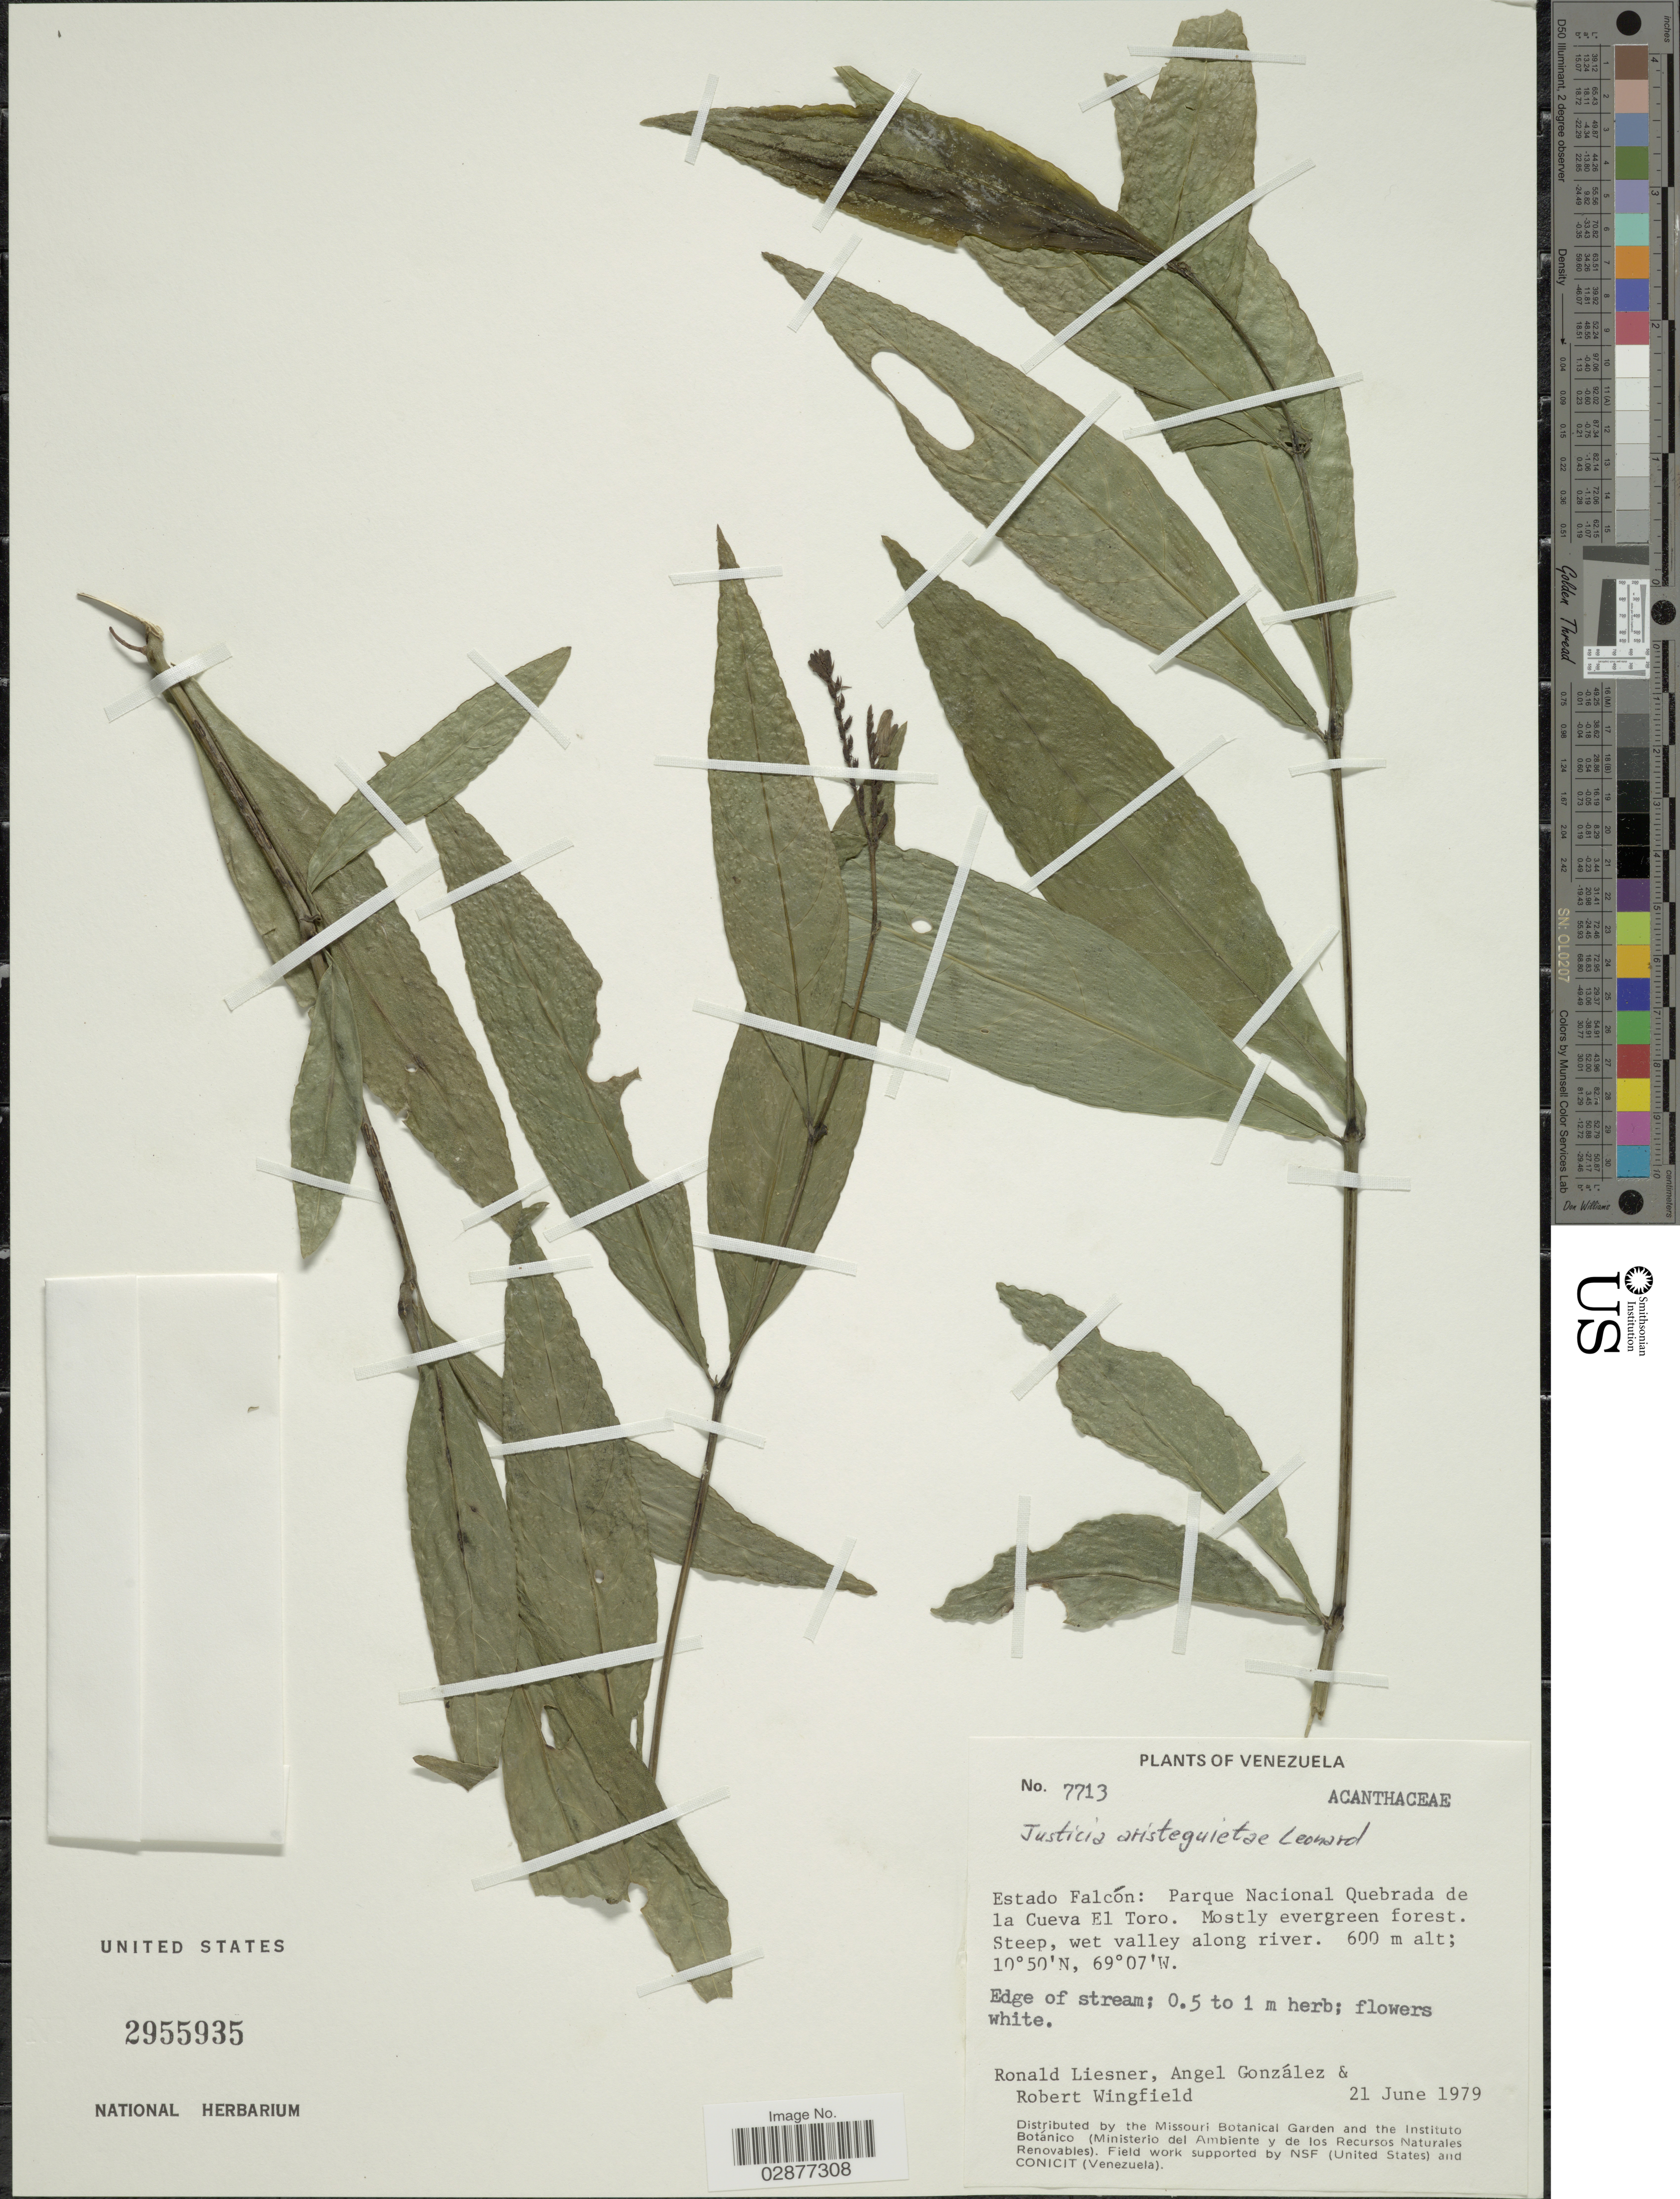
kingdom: Plantae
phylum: Tracheophyta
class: Magnoliopsida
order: Lamiales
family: Acanthaceae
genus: Justicia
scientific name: Justicia aristeguietae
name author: Leonard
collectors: R. L. Liesner, A. C. González & R. C. Wingfield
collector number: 7713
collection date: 1979-06-21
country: Venezuela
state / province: Falcón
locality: Parque Nacional Quebrada de la Cueva El Toro.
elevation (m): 600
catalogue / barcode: US 2955935